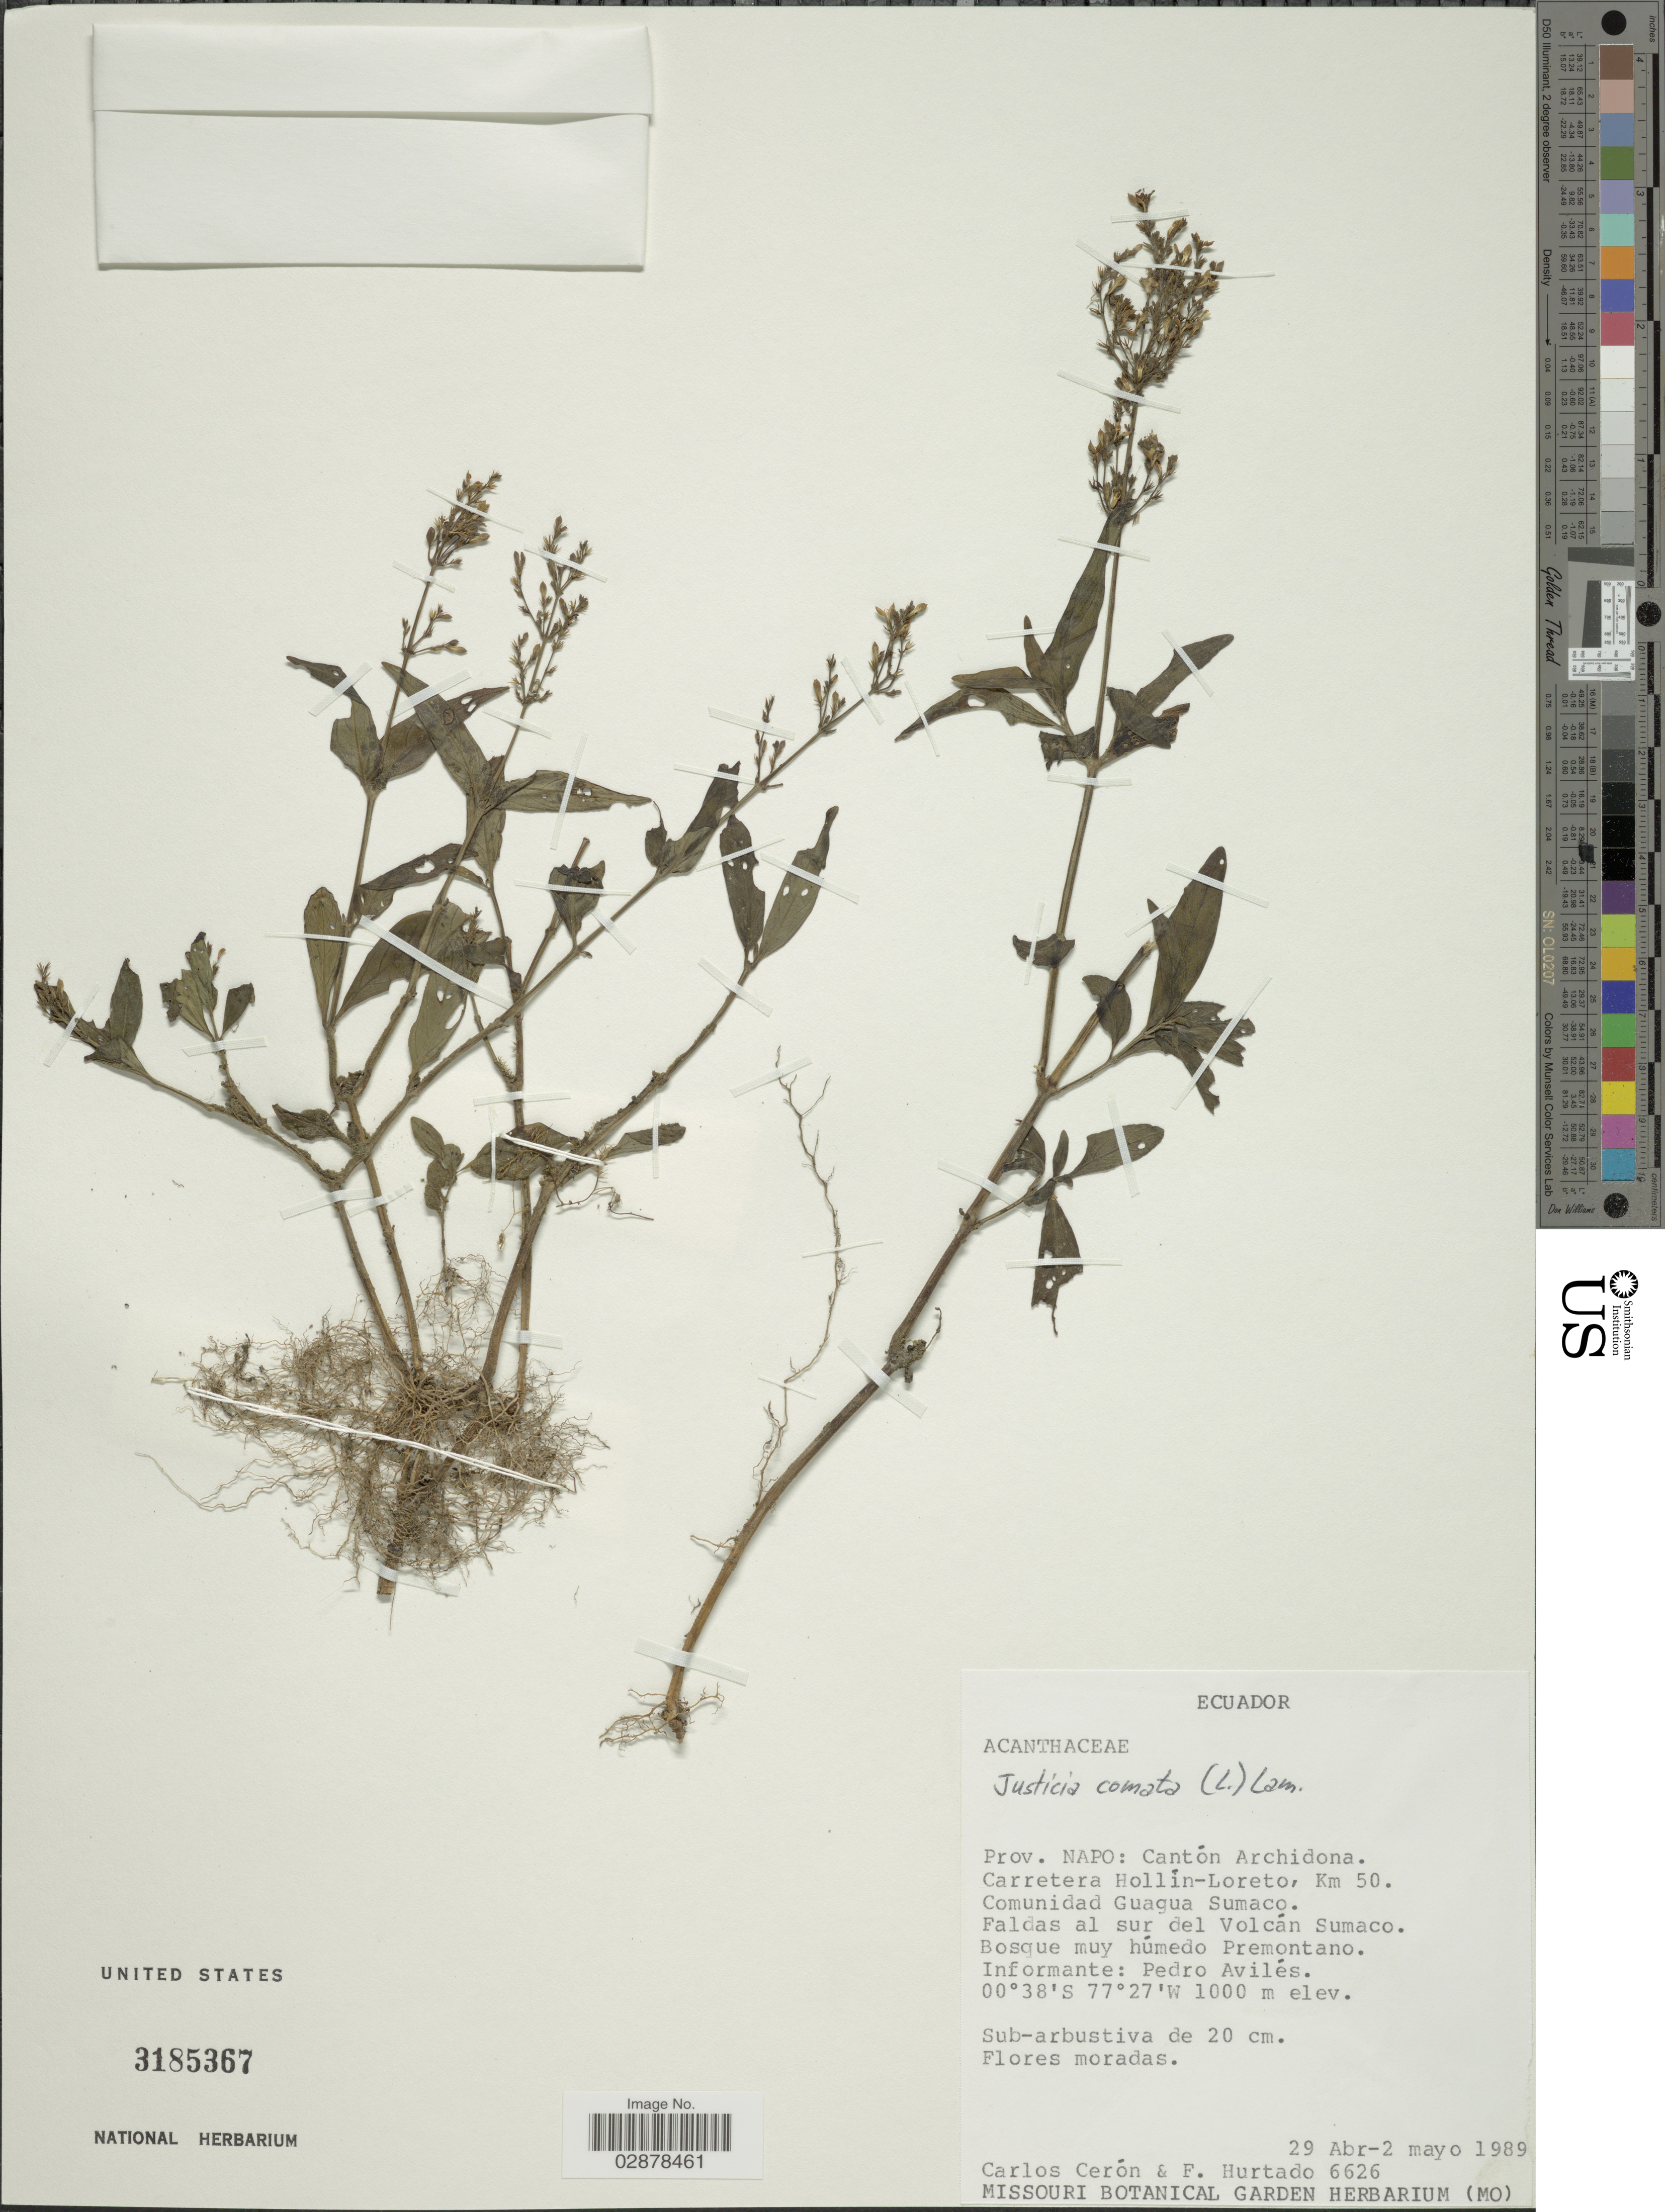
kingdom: Plantae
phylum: Tracheophyta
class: Magnoliopsida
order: Lamiales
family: Acanthaceae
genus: Justicia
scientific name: Justicia comata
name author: (L.) Lam.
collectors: C. E. Cerón M. & F. Hurtado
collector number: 6626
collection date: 1989-04-29/1989-05-02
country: Ecuador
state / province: Napo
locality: Cantón Archidona. Carretera Hollín-Loreto, Km 50. Comunidad Guagua Sumaco. Faldas al sur del Volcán Sumaco.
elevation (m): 1000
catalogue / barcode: US 3185367